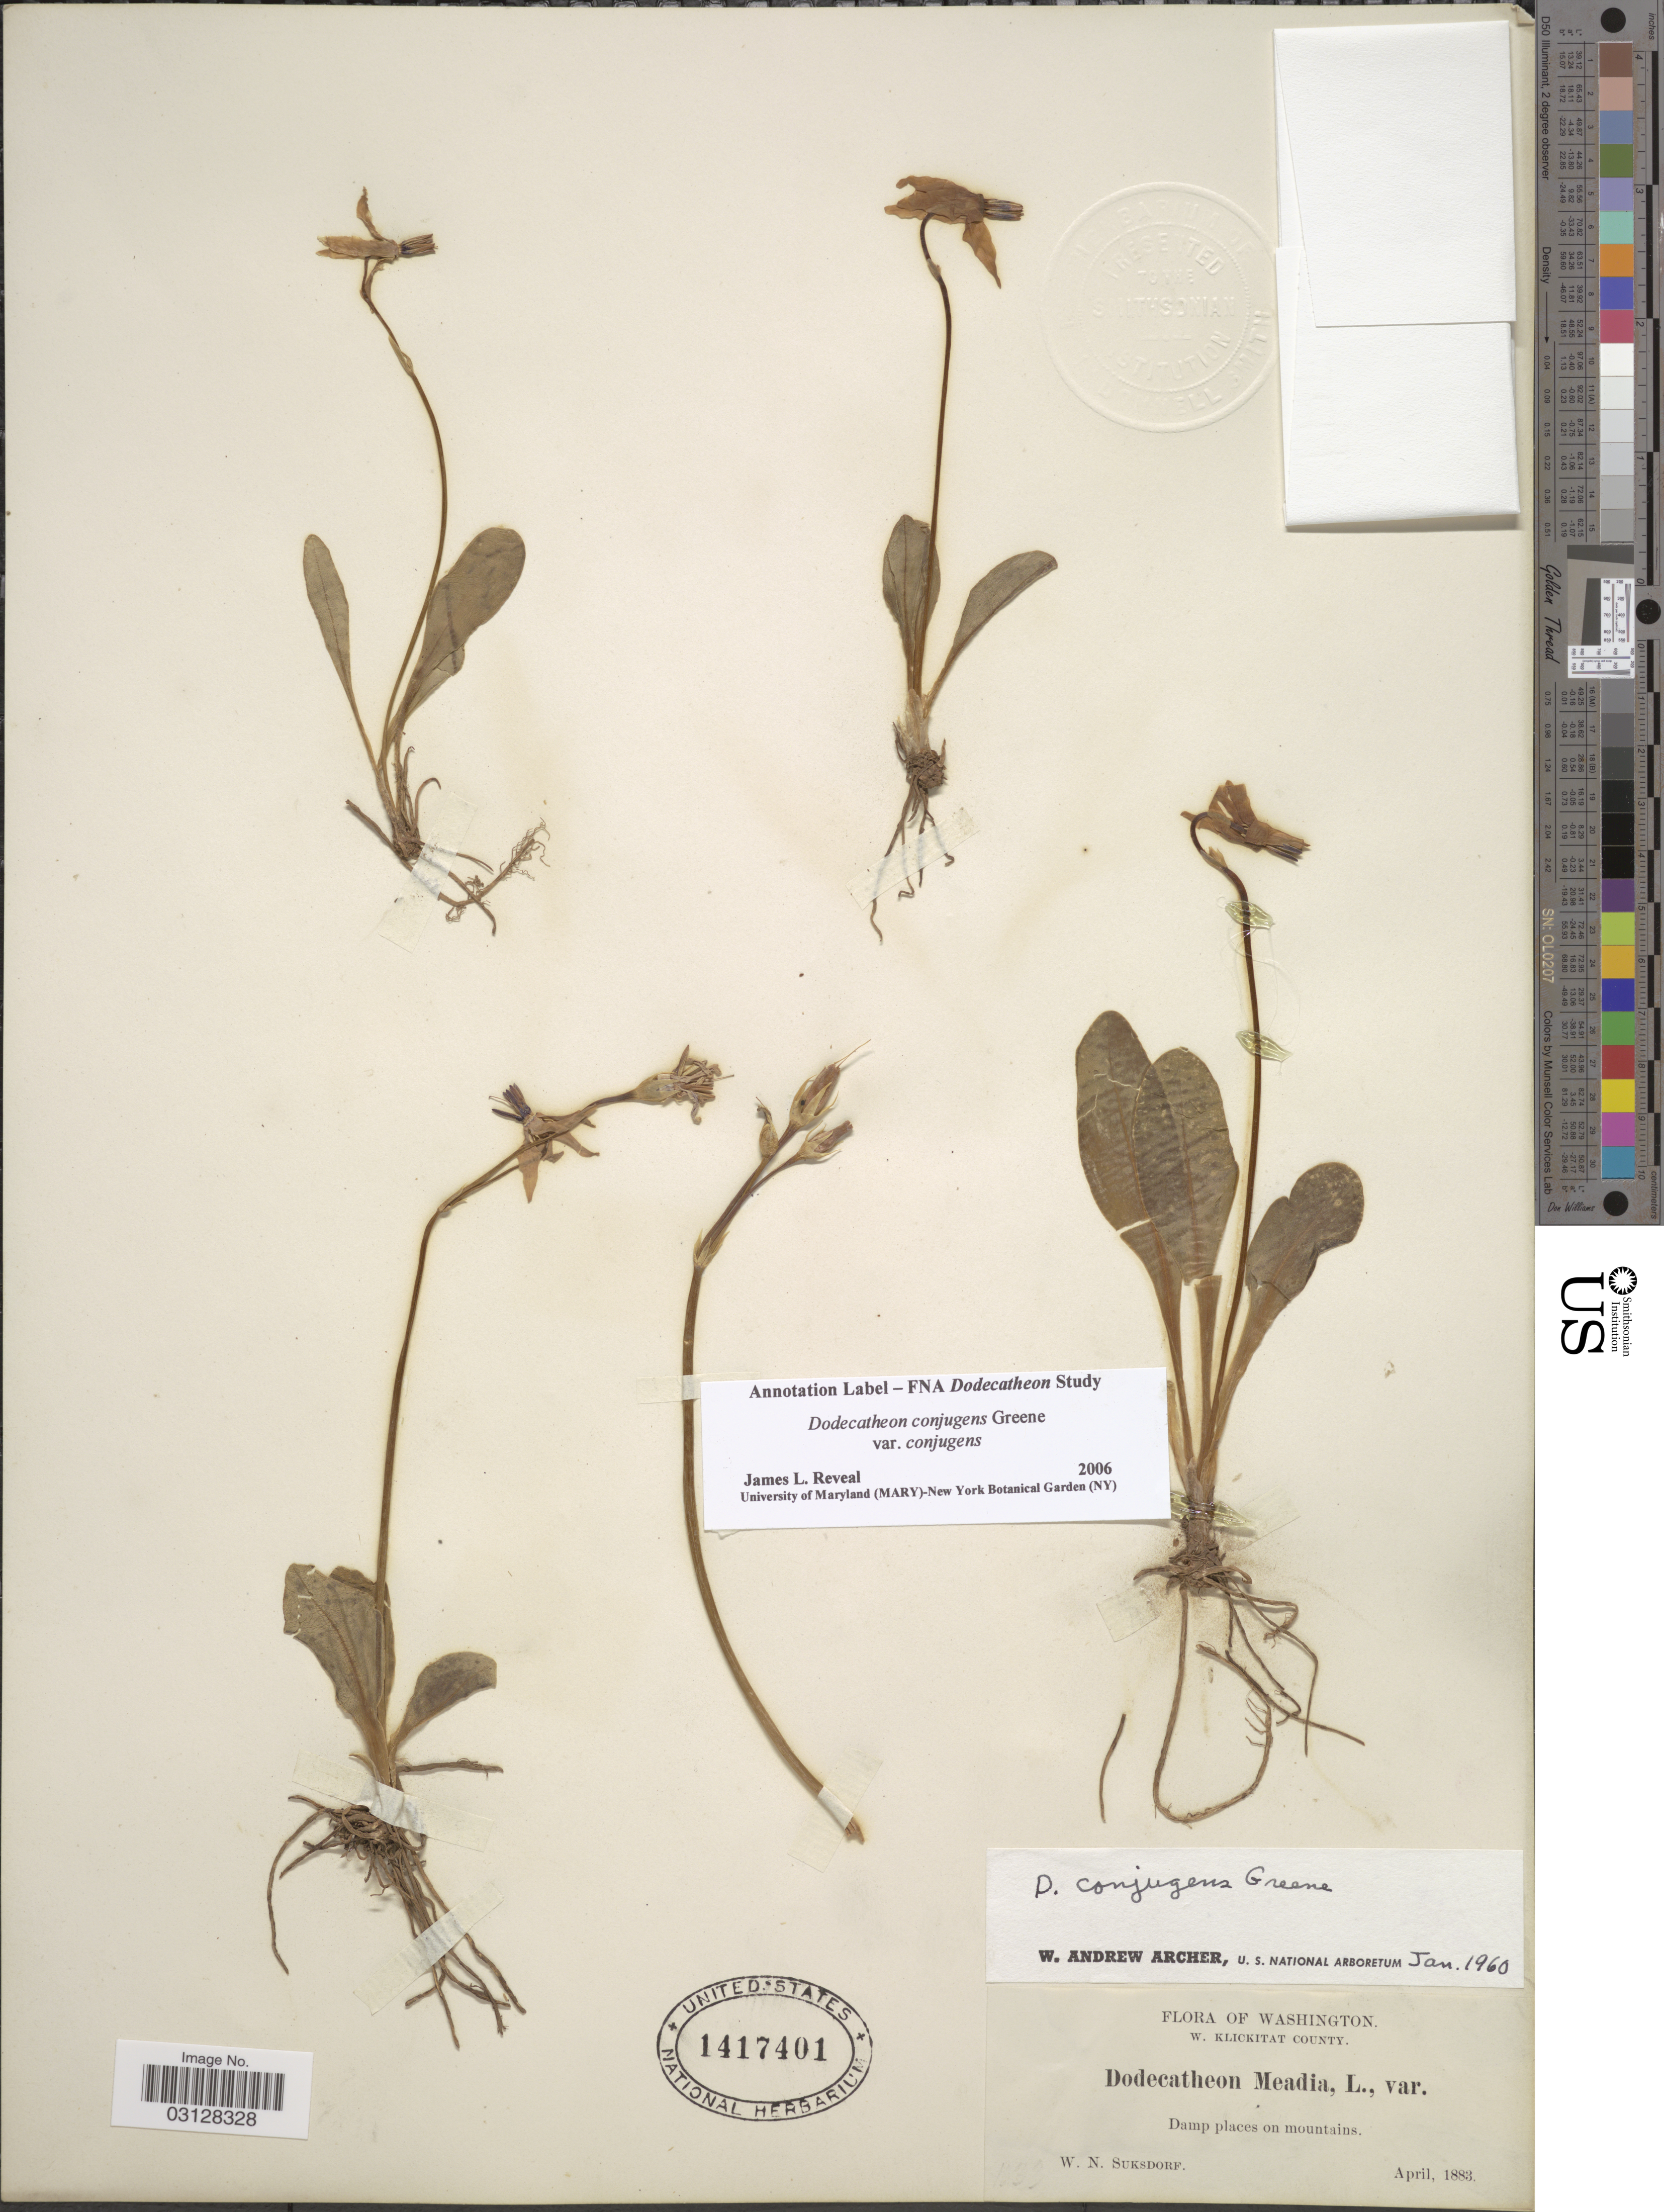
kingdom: Plantae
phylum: Tracheophyta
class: Magnoliopsida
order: Ericales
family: Primulaceae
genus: Dodecatheon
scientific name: Dodecatheon conjugens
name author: Greene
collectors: W. N. Suksdorf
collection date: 1883-04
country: United States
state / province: Washington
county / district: Klickitat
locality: W. Klickitat County. Damp places on mountains.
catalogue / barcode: US 1417401